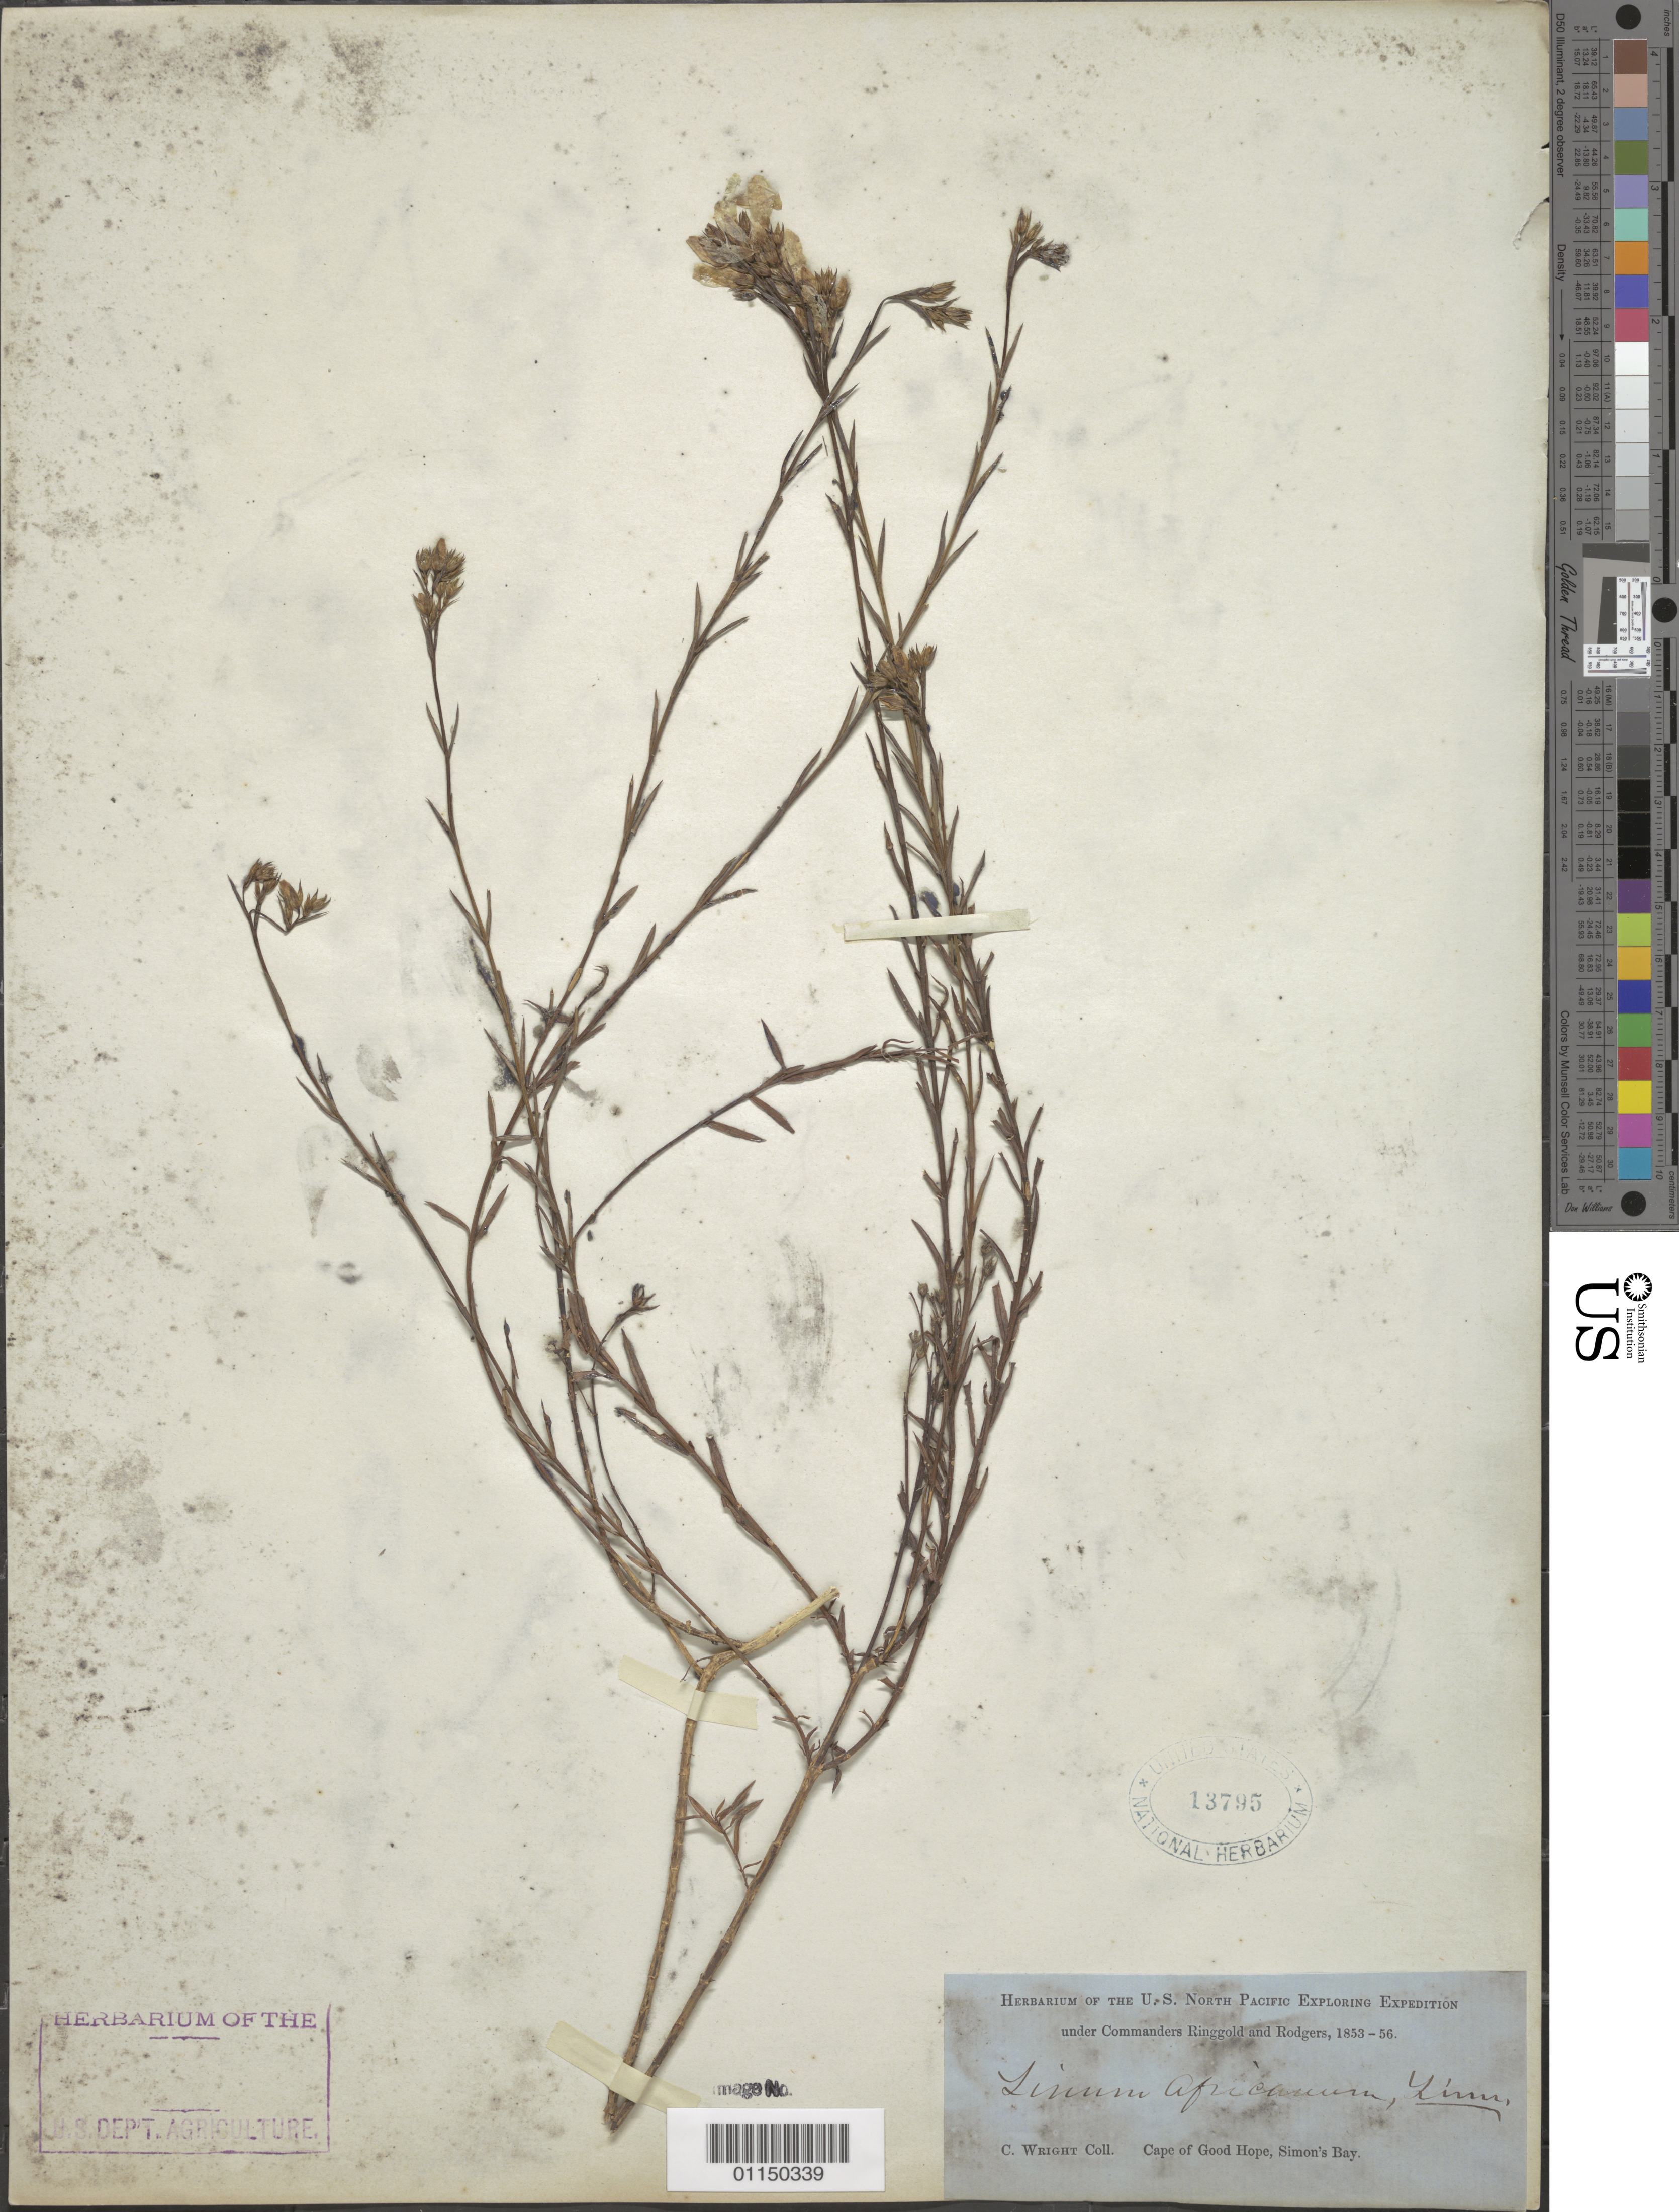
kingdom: Plantae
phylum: Tracheophyta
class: Magnoliopsida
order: Malpighiales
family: Linaceae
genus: Linum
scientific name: Linum africanum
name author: L.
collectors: C. Wright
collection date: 1853/1856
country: South Africa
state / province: Western Cape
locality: Cape of Good Hope, Simon's Bay.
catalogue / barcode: US 13795